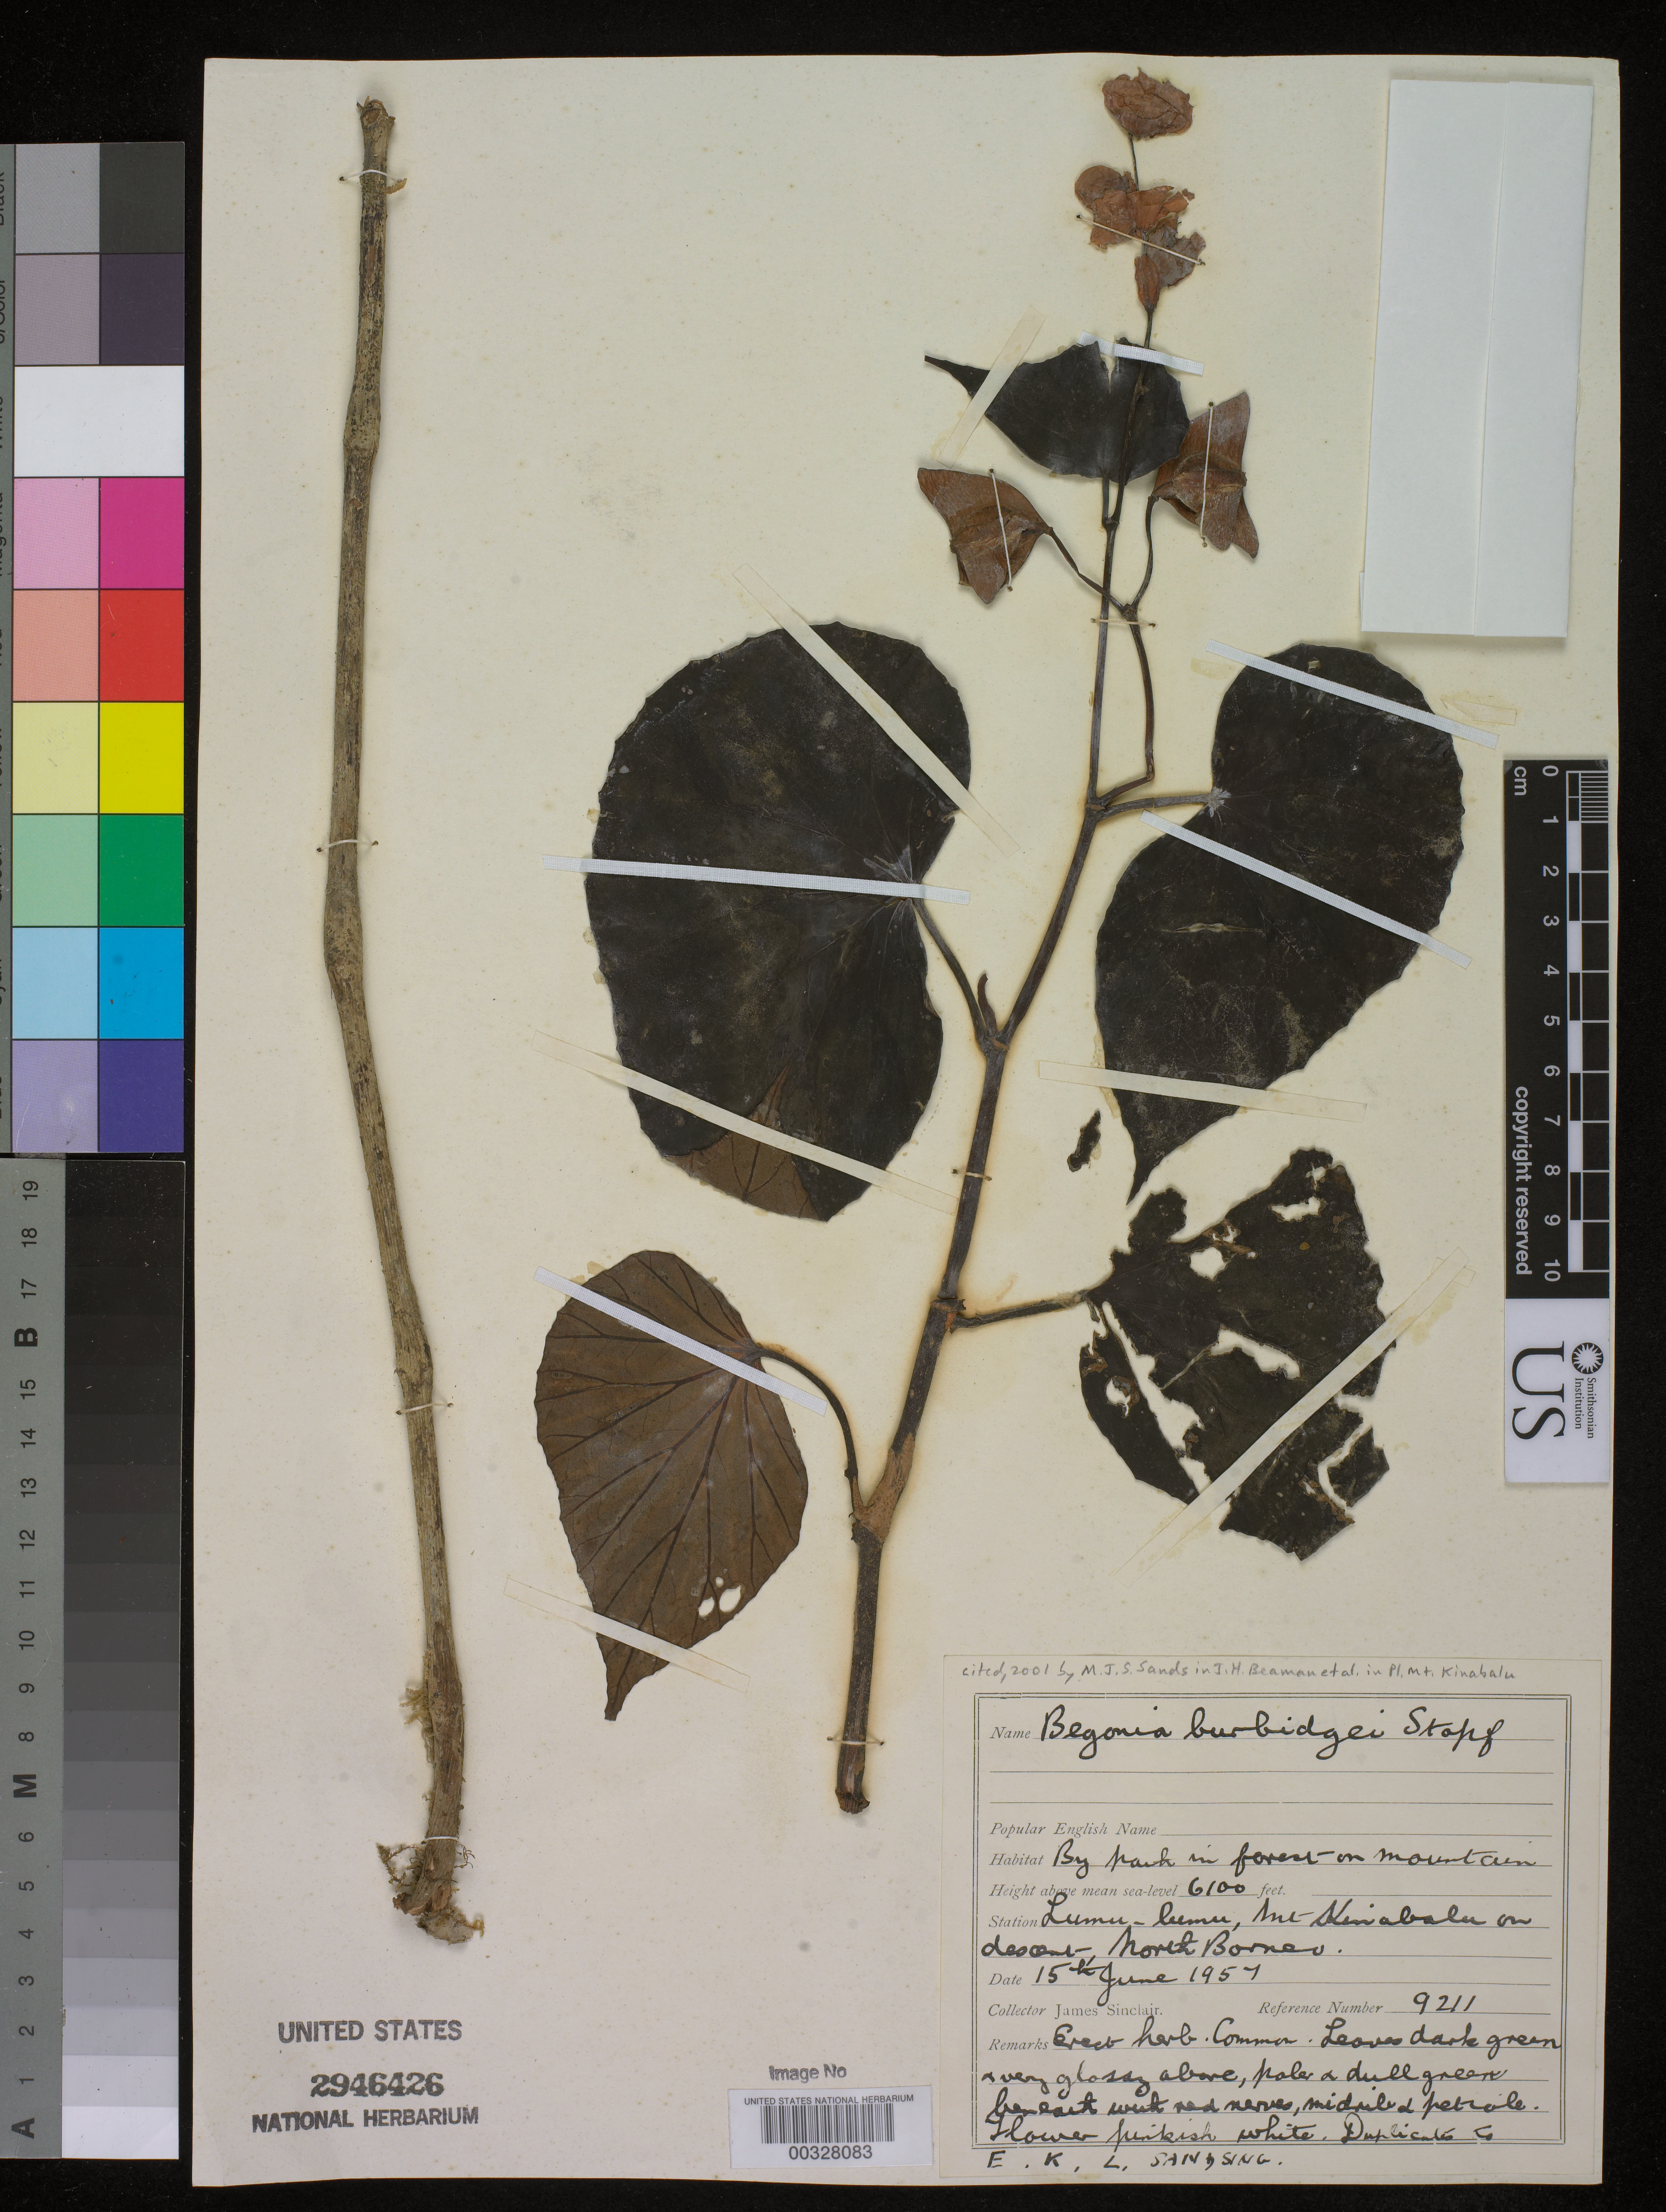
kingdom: Plantae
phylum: Tracheophyta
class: Magnoliopsida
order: Cucurbitales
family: Begoniaceae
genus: Begonia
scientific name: Begonia burbidgei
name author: Stapf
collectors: J. Sinclair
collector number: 9211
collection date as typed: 15 Jun 1957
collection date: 1957-06-15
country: Malaysia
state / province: Sabah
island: Borneo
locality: Lumu-lumu, mt. kimabalu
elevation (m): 1859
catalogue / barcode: US 2946426